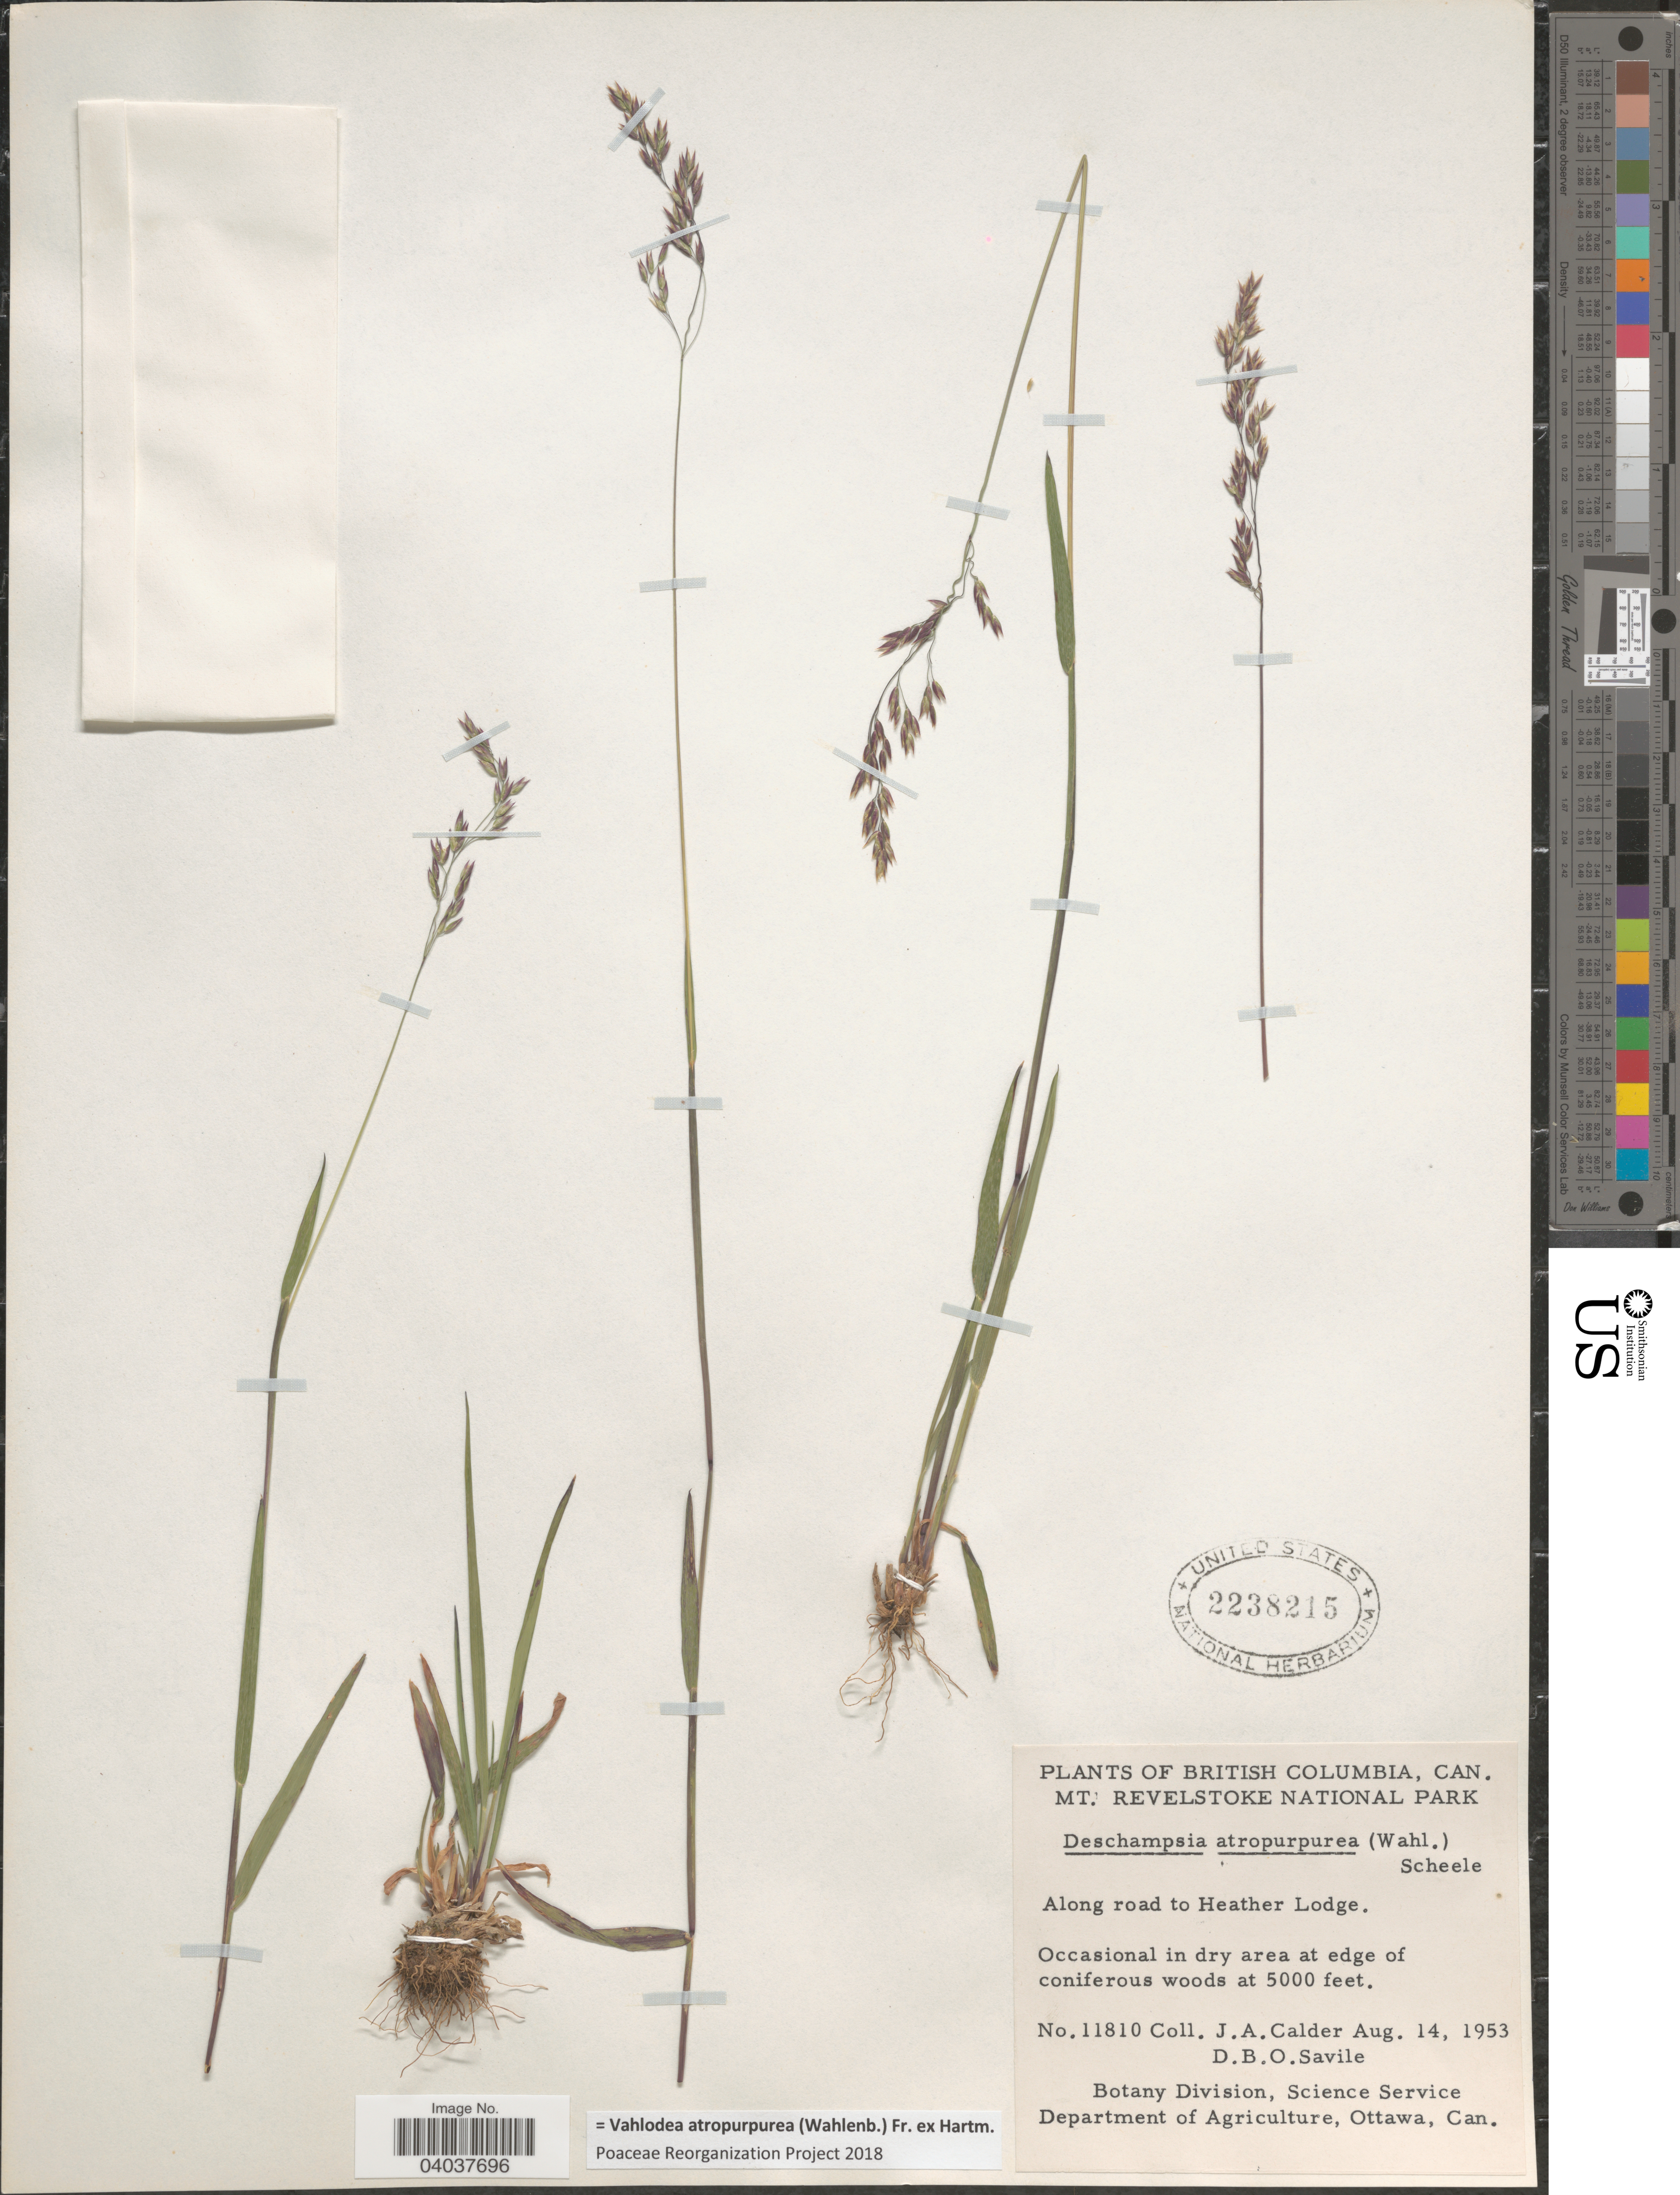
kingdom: Plantae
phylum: Tracheophyta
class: Liliopsida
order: Poales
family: Poaceae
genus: Vahlodea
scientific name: Vahlodea atropurpurea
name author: (Wahlenb.) Fr. ex Hartm.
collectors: J. A. Calder & D. Savile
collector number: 11810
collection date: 1953-08-14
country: Canada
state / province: British Columbia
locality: Mt. Revelstoke National Park. Along road to Heather Lodge.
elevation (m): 1524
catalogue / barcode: US 2238215